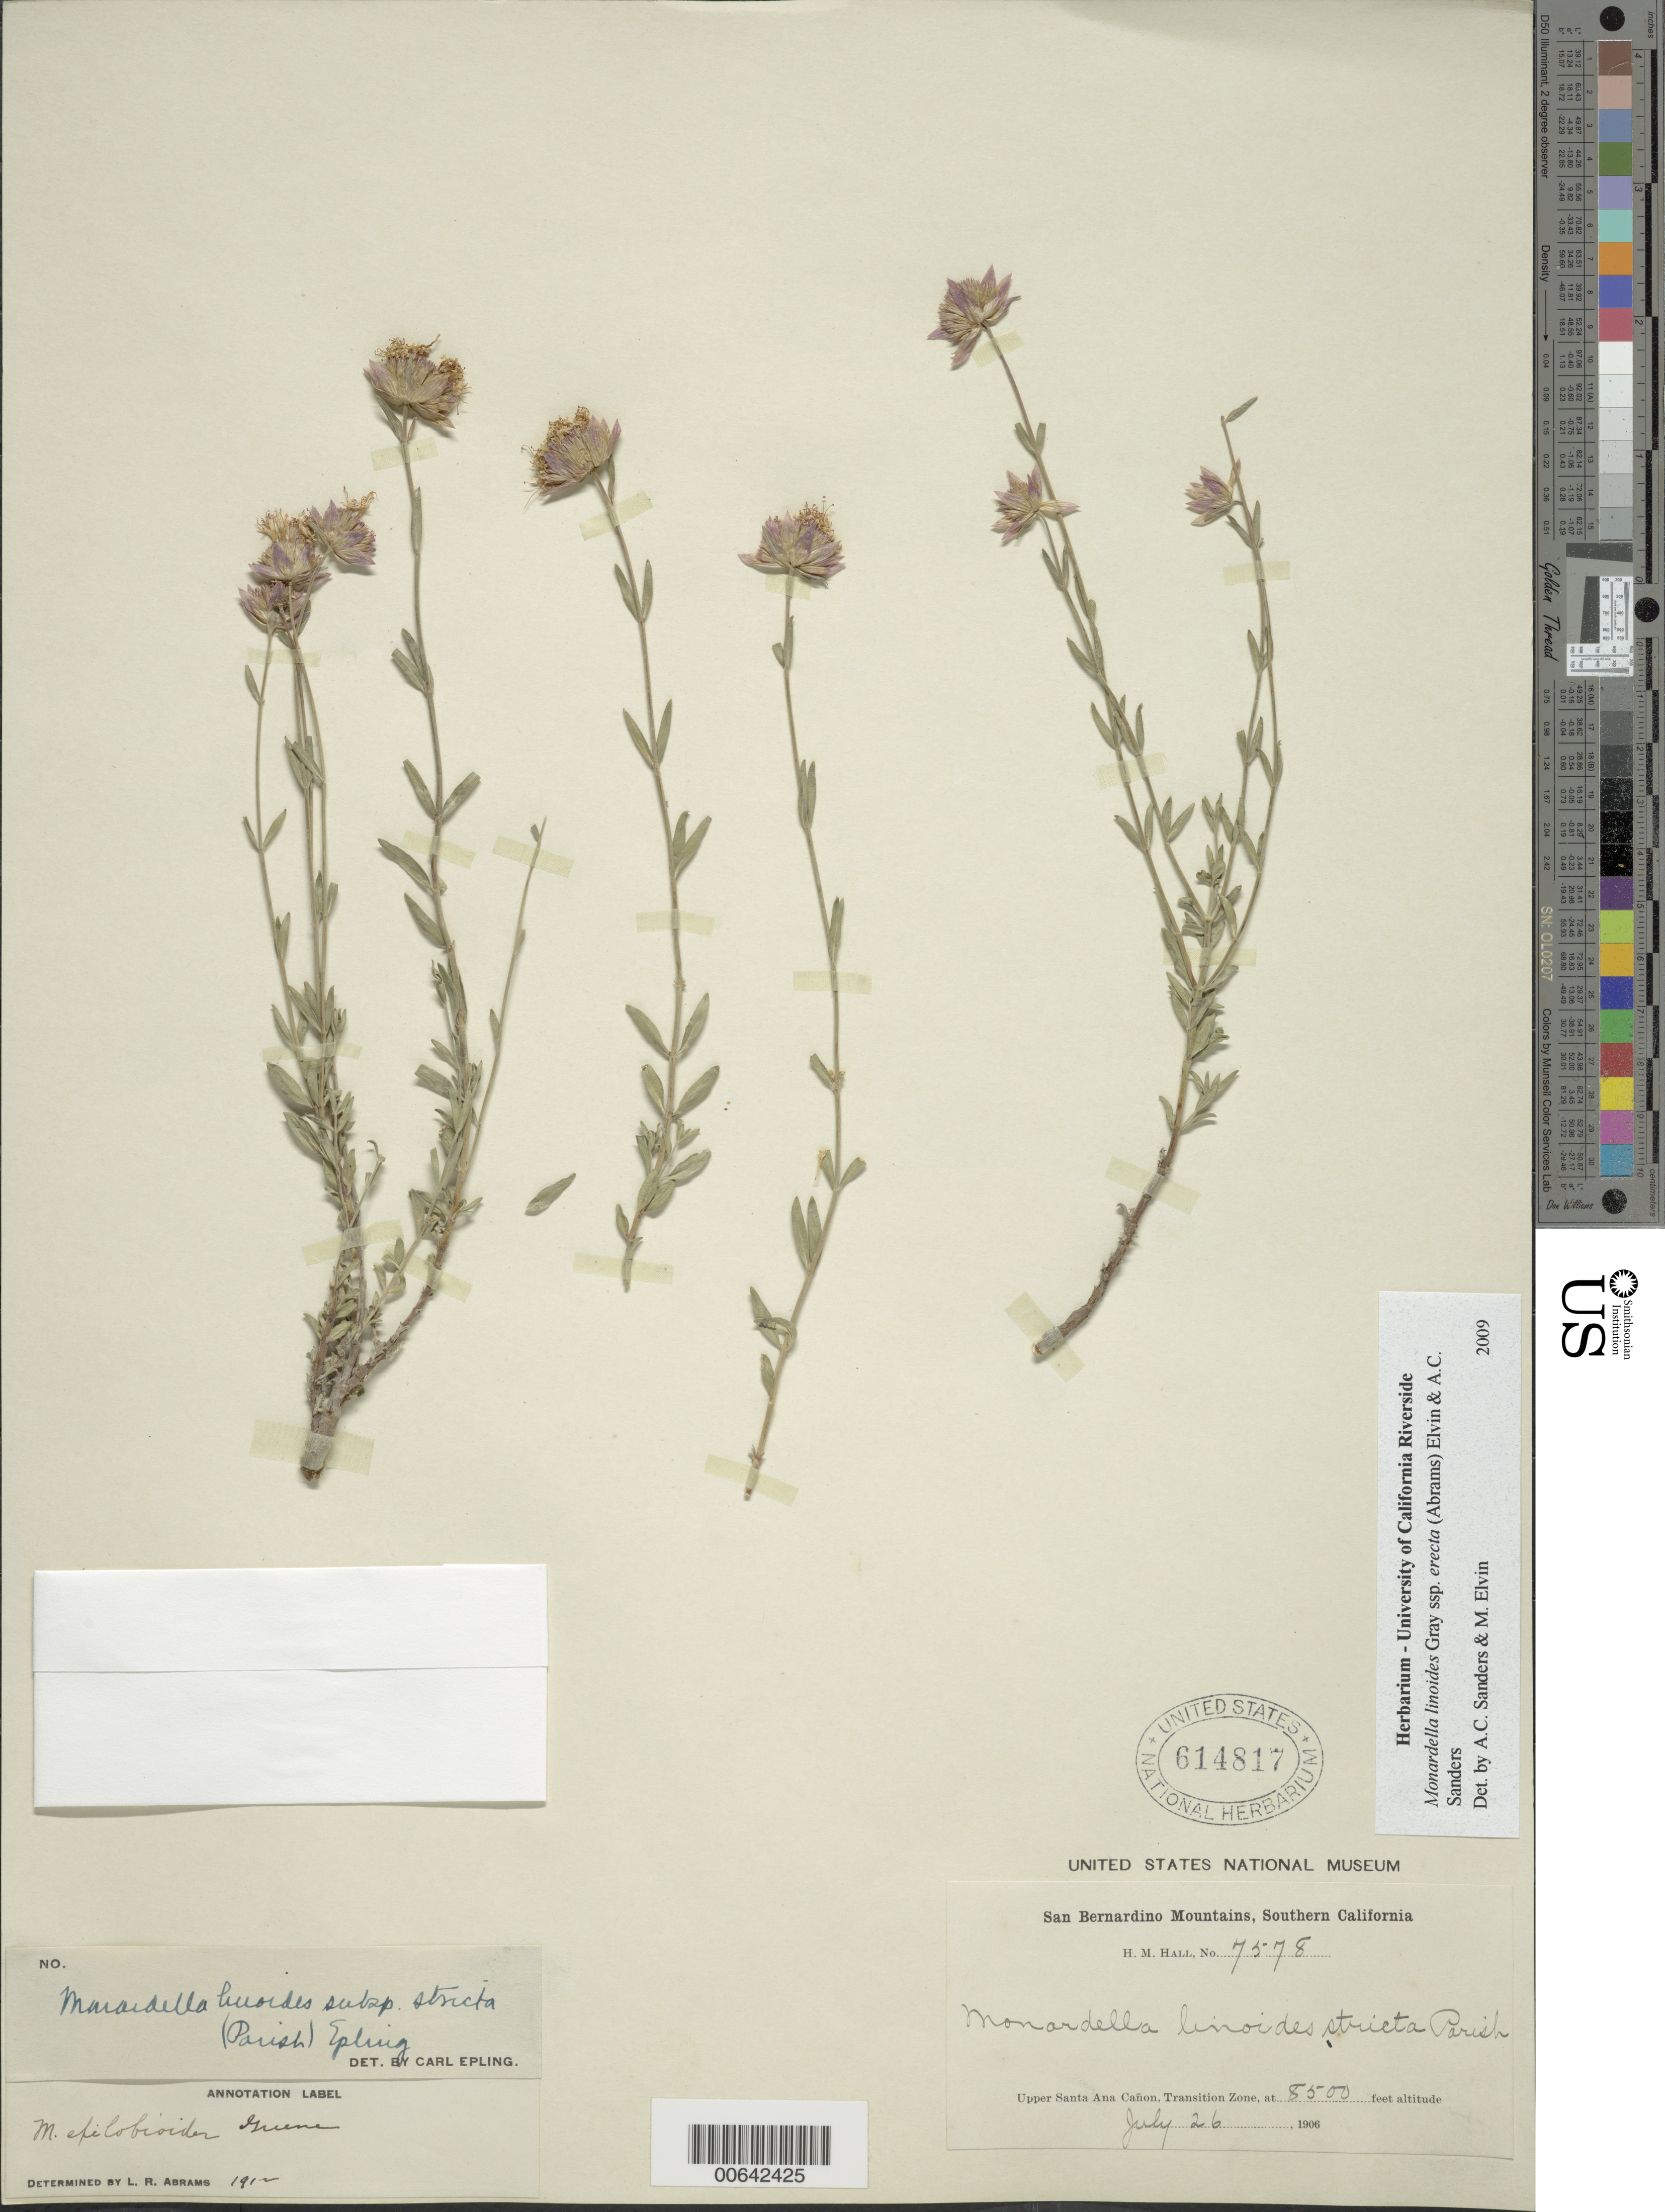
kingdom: Plantae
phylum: Tracheophyta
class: Magnoliopsida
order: Lamiales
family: Lamiaceae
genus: Monardella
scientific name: Monardella linoides subsp. stricta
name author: (Parish) Epling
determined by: Epling, C. C.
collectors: H. M. Hall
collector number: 7578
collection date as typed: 26 Jul 1906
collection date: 1906-07-26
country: United States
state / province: California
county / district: San Bernardino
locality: San Bernardino Mts., Upper Santa Ana Cañon.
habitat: Transition Zone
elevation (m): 2591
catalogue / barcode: US 614817